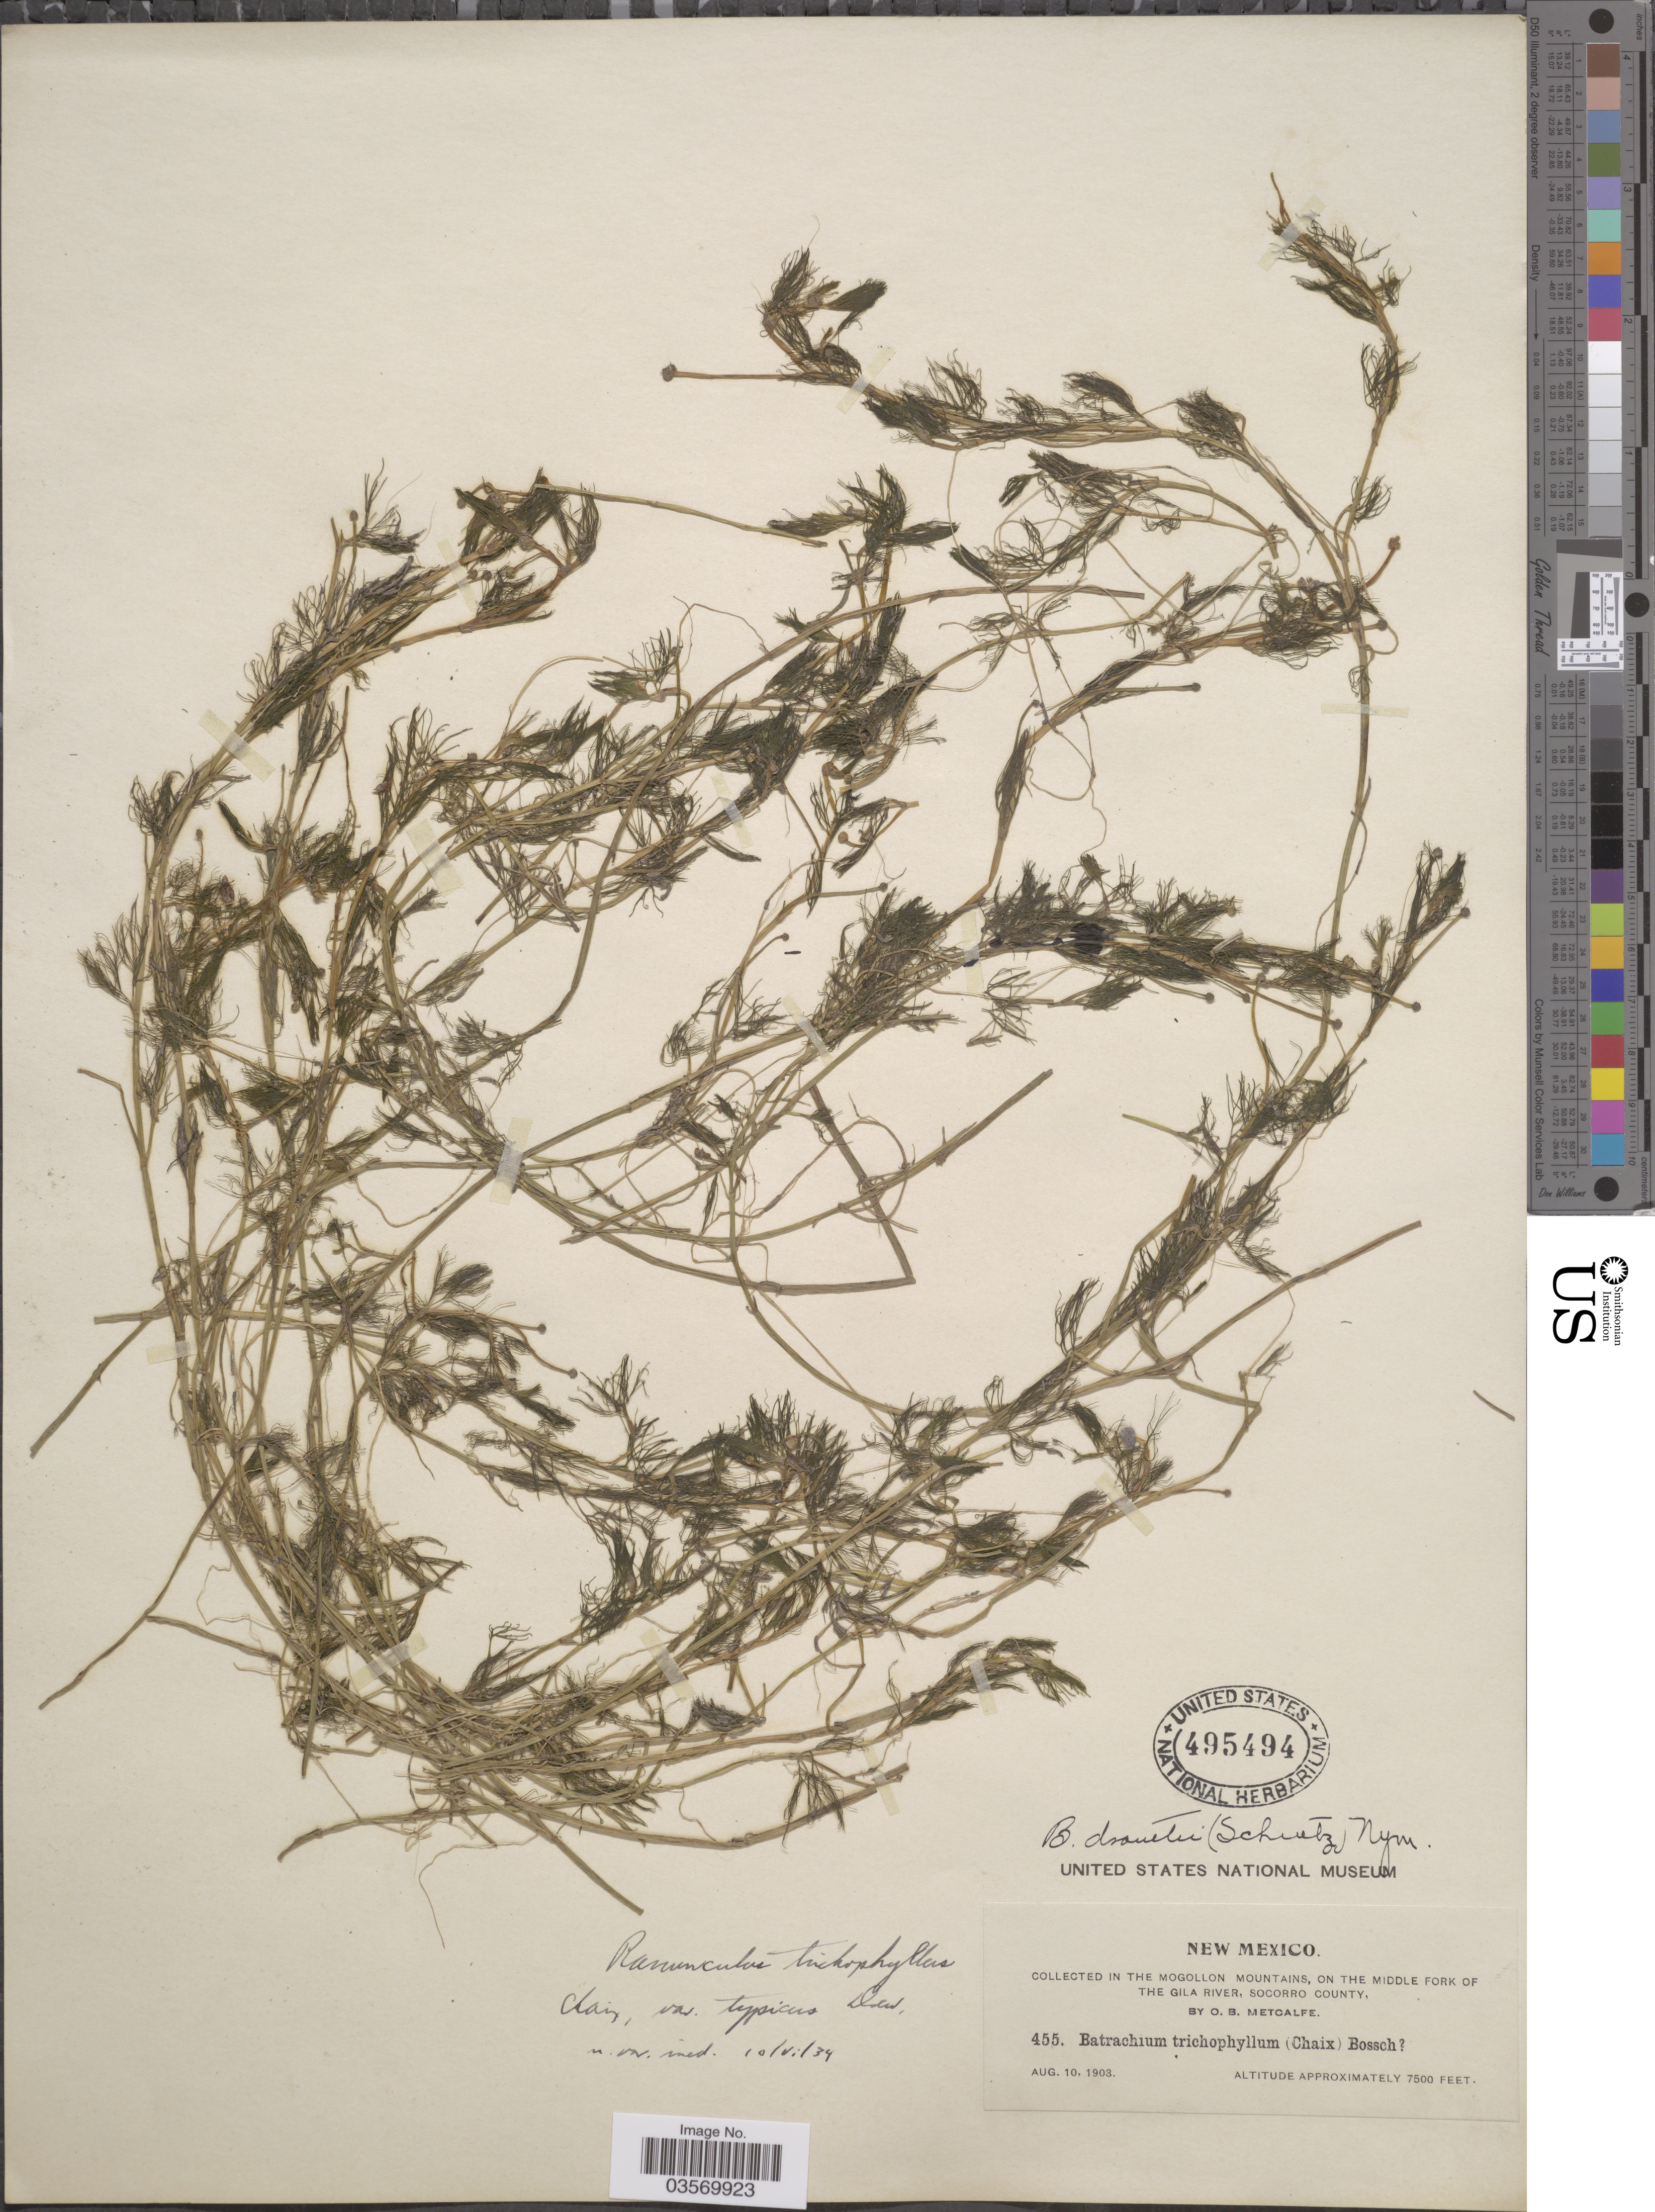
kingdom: Plantae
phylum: Tracheophyta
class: Magnoliopsida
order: Ranunculales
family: Ranunculaceae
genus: Ranunculus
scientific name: Ranunculus trichophyllus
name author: Chaix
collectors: O. B. Metcalfe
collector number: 455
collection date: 1903-08-10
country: United States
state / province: New Mexico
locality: In the Mogollon Mountains, on the Middle Fork of the Gila River, Socorro County.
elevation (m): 2286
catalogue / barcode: US 495494